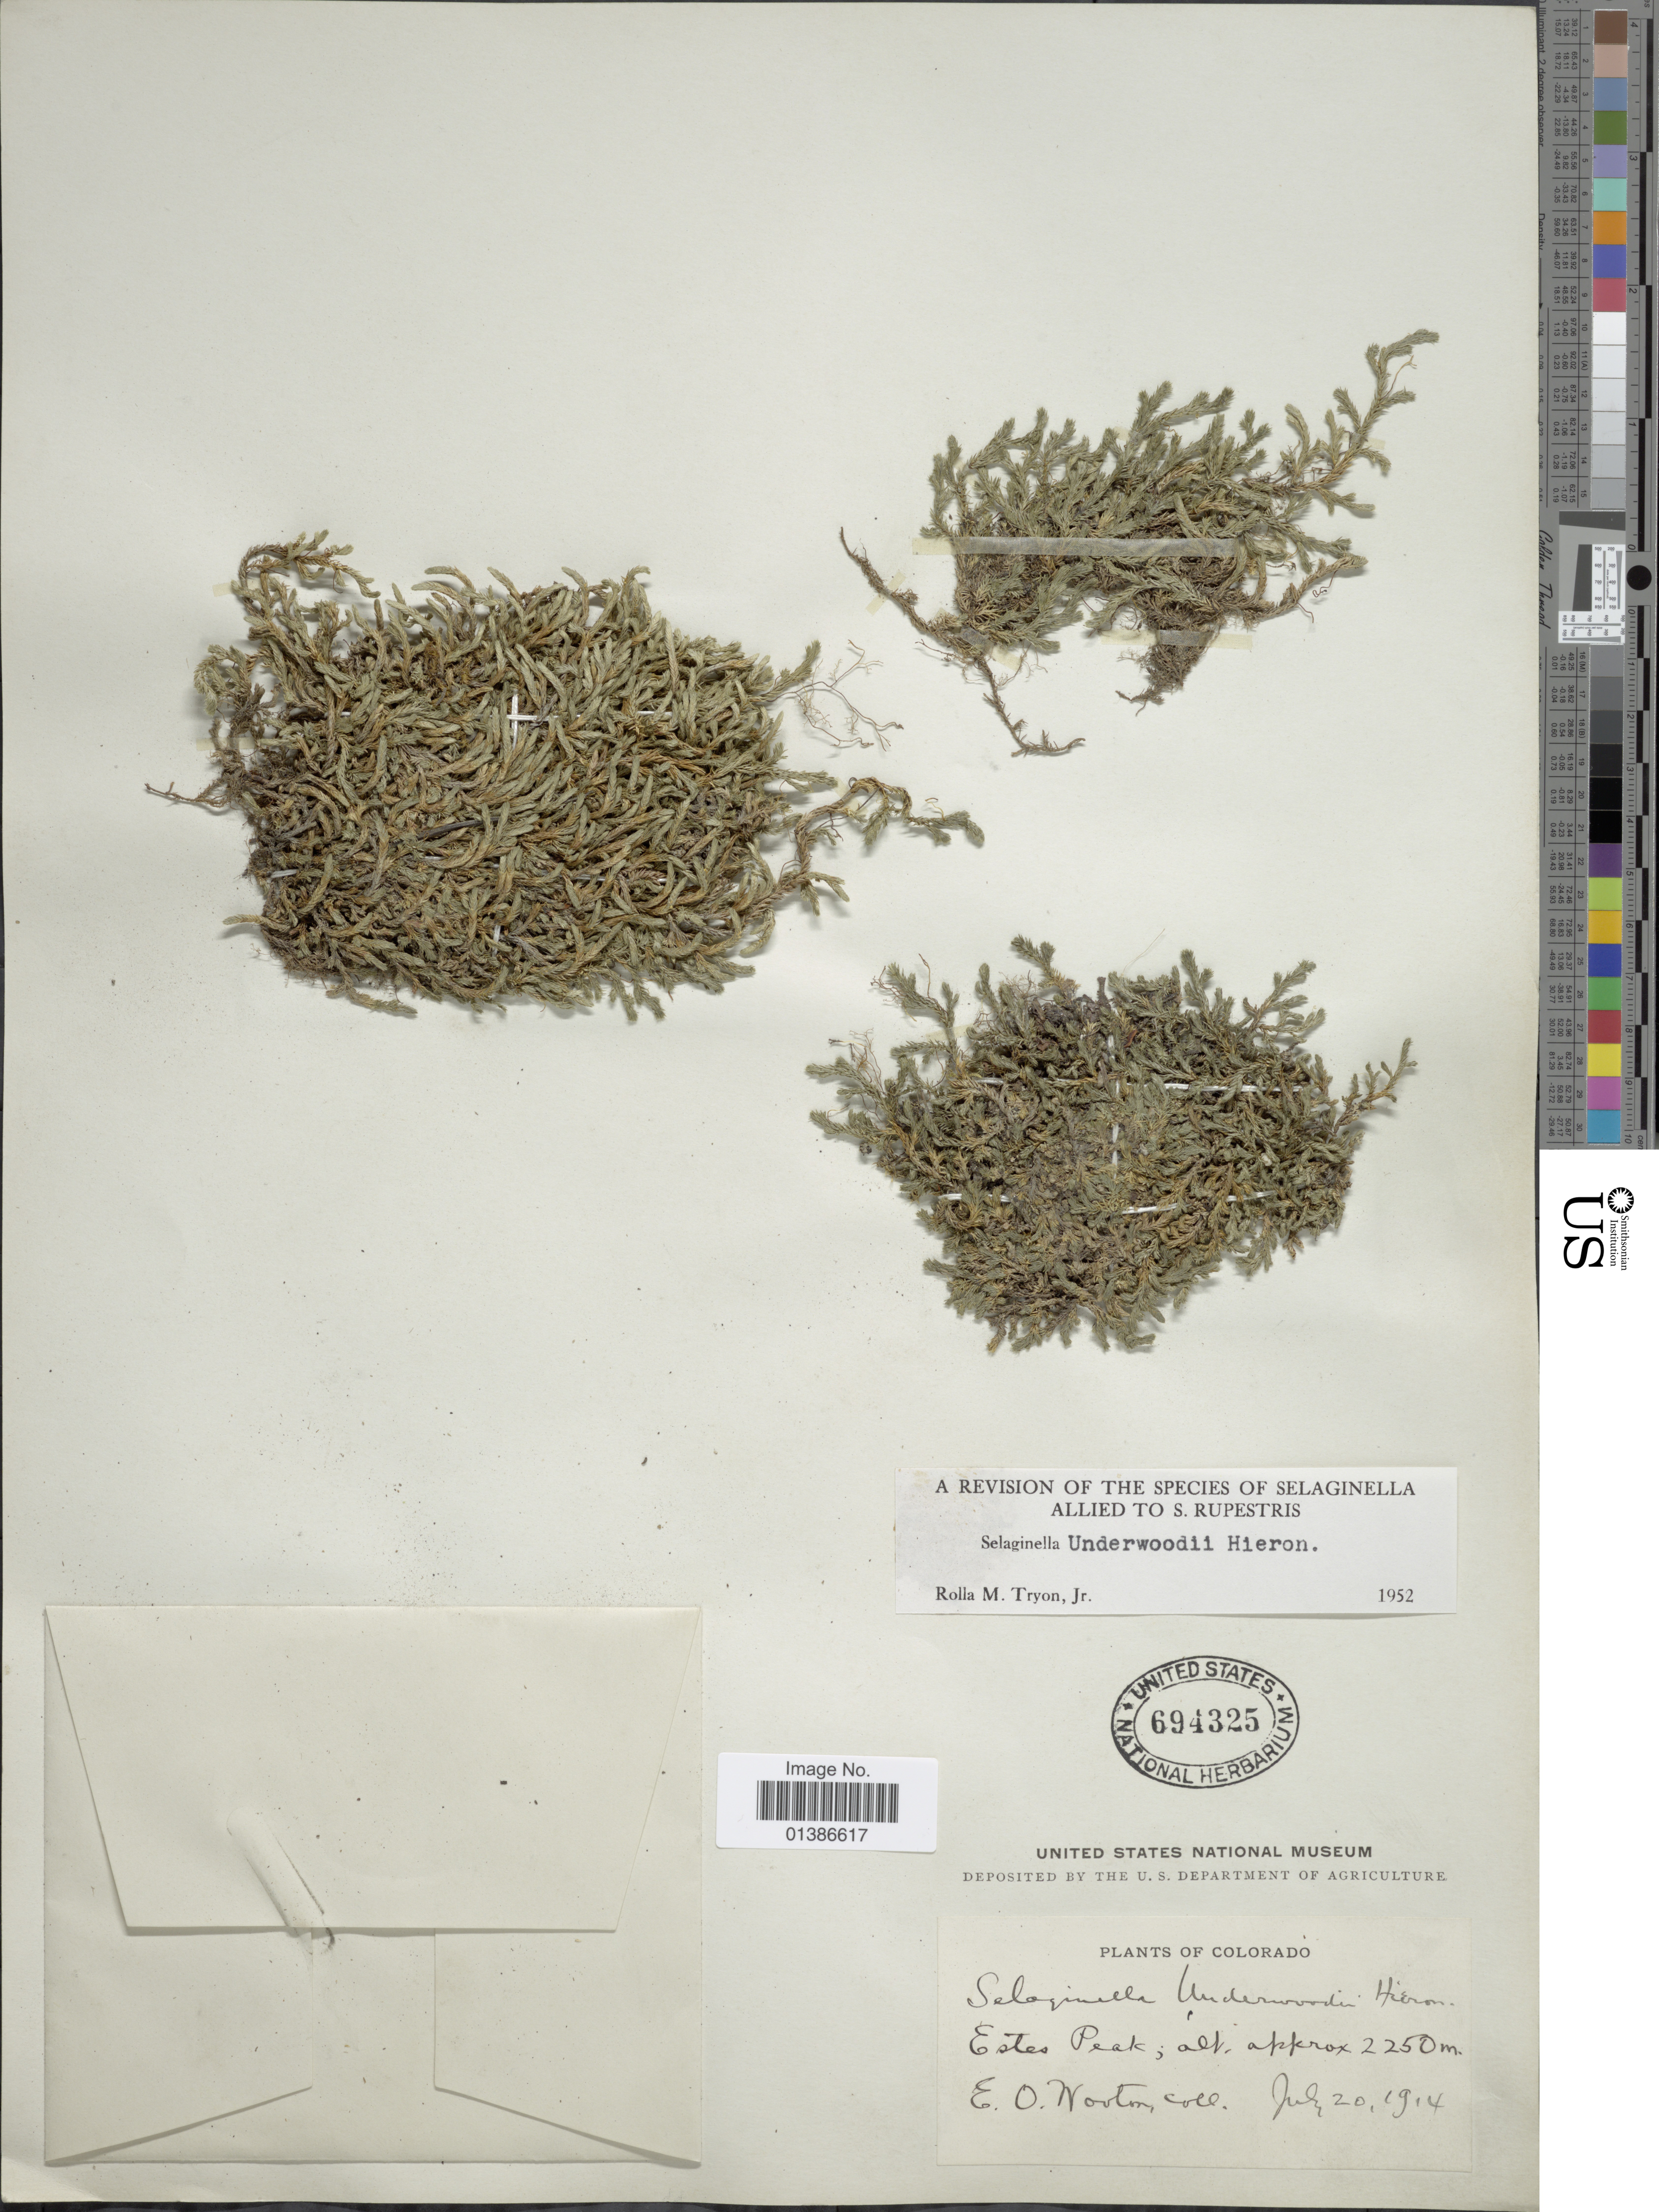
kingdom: Plantae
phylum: Tracheophyta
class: Lycopodiopsida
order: Selaginellales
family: Selaginellaceae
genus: Selaginella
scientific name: Selaginella underwoodii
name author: Hieron.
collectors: E. O. Wooton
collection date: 1914-07-20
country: United States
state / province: Colorado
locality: Estes Peak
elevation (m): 2250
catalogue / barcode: US 694325